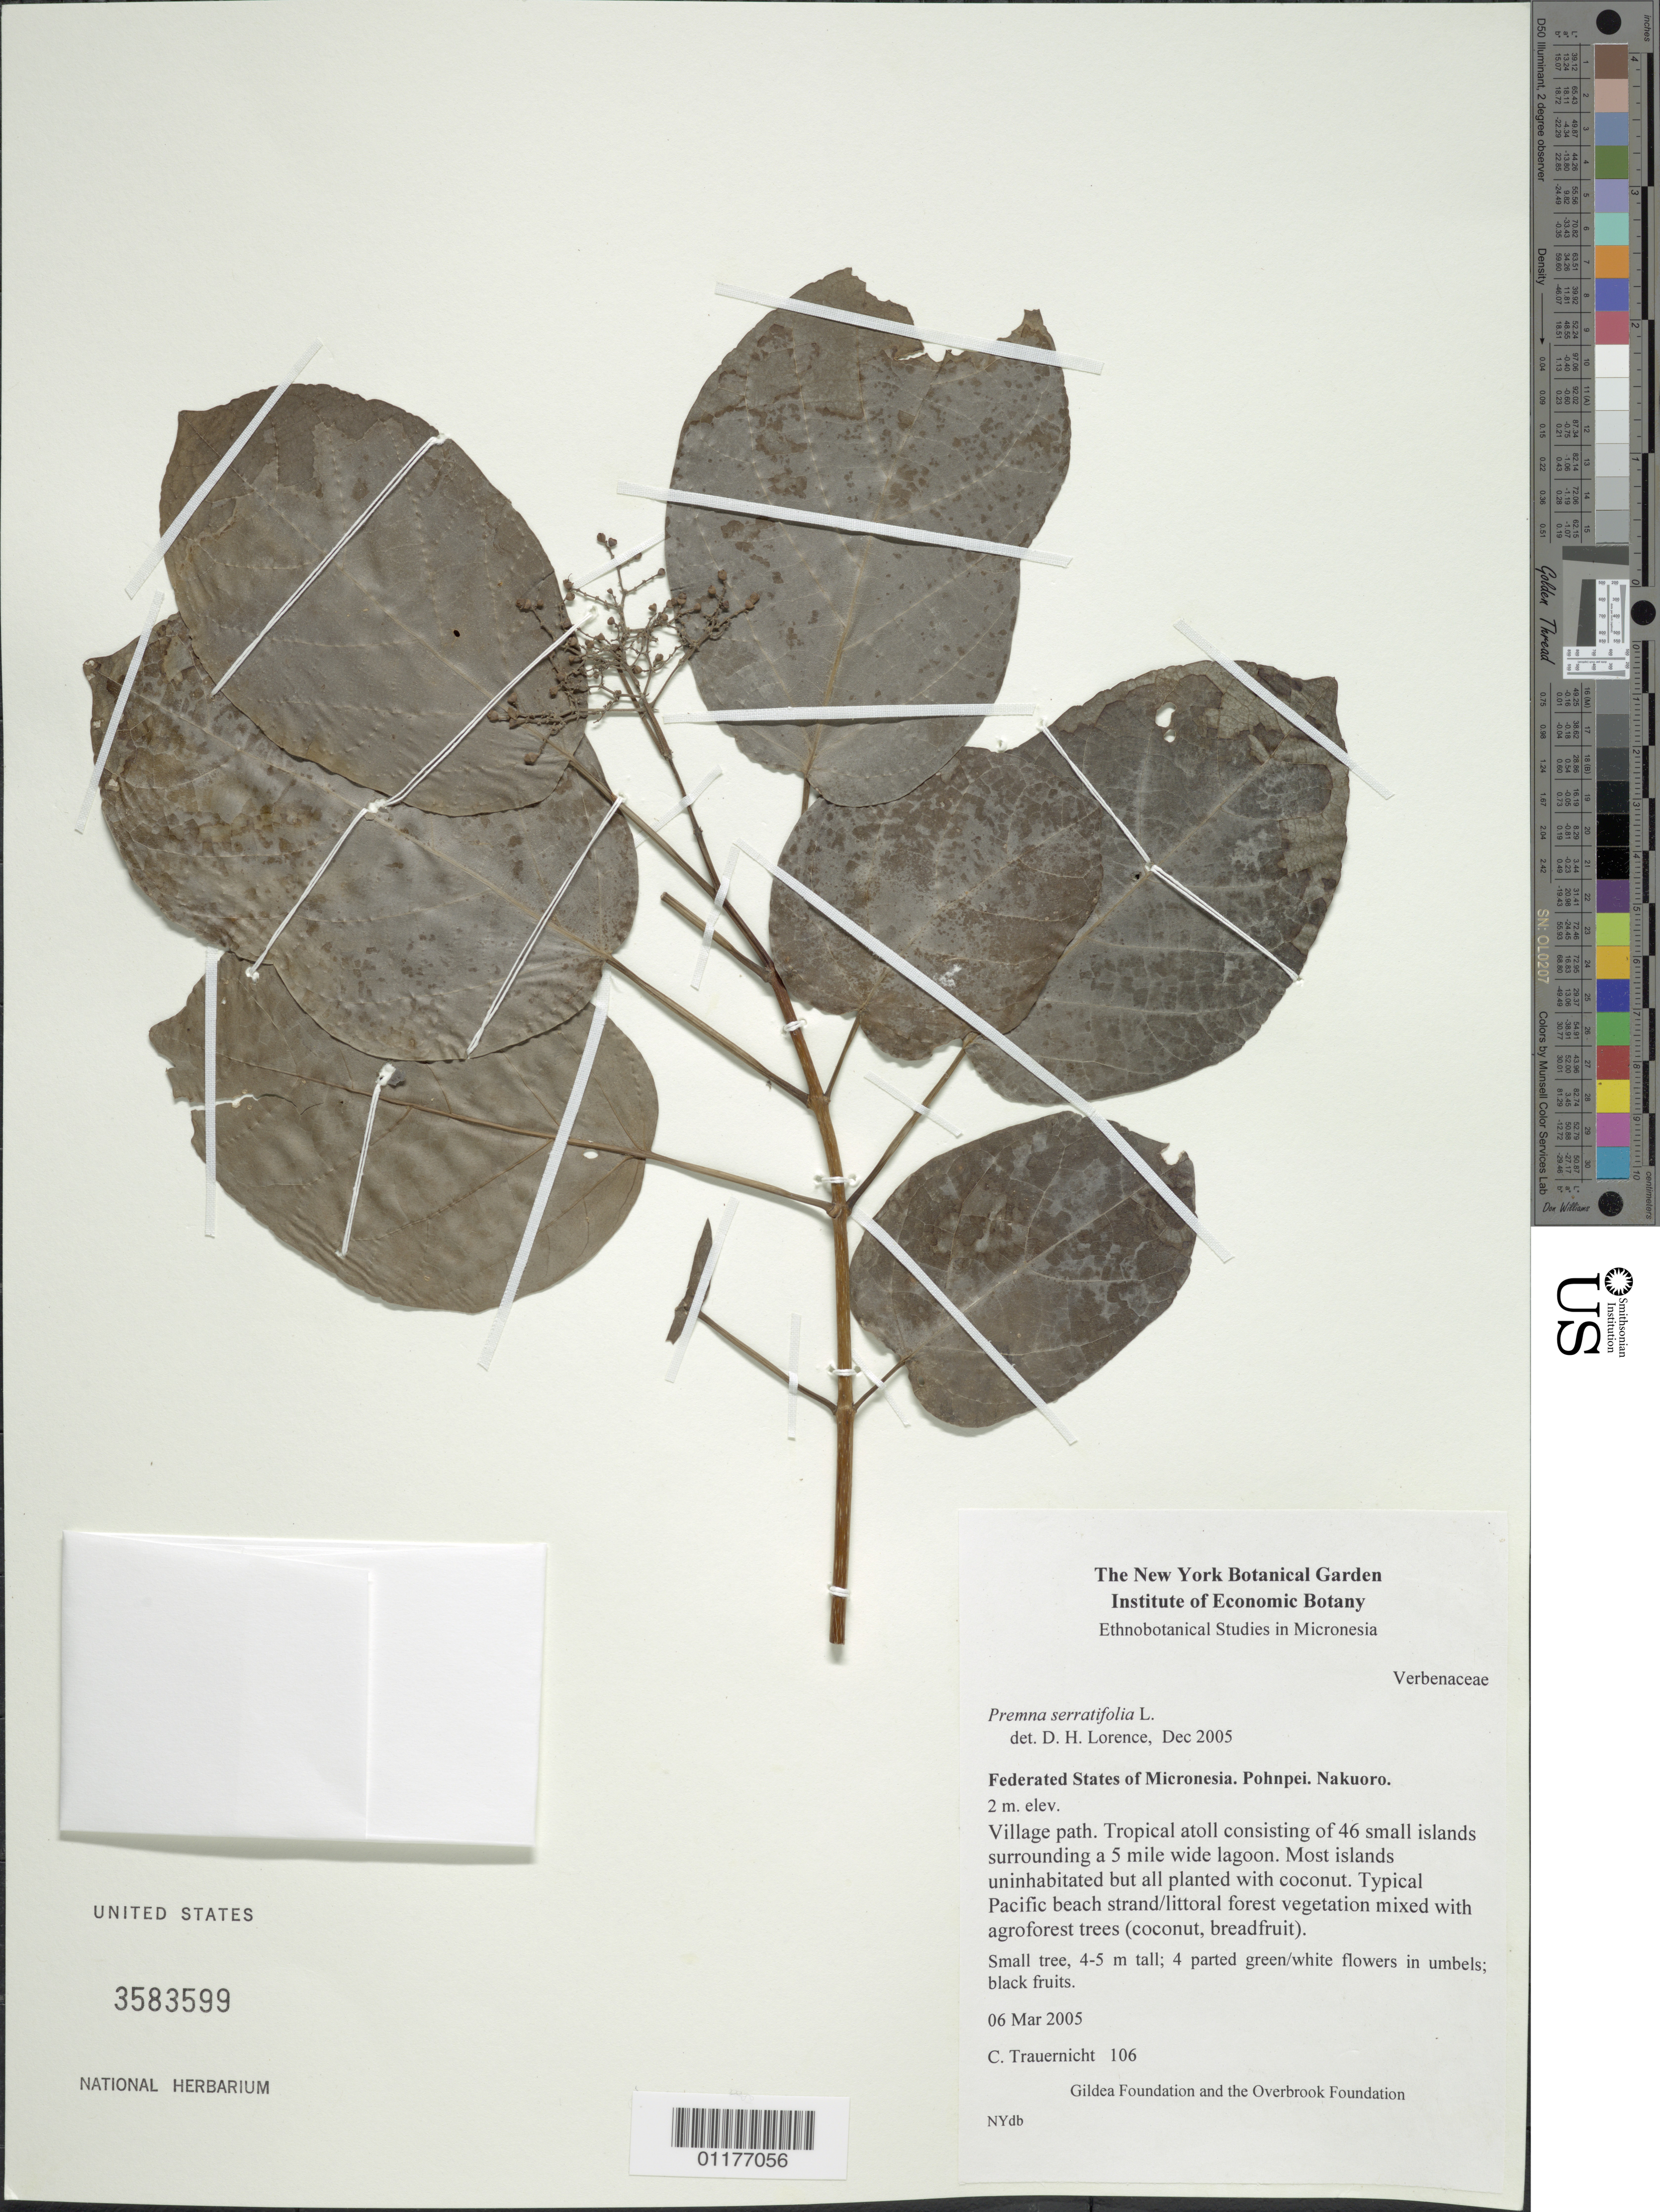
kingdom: Plantae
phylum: Tracheophyta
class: Magnoliopsida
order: Lamiales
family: Lamiaceae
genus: Premna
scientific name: Premna serratifolia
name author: L.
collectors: C. Trauernicht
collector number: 106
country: Micronesia, Federated States of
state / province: Pohnpei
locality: Nakuoro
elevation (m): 2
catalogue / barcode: US 3583599